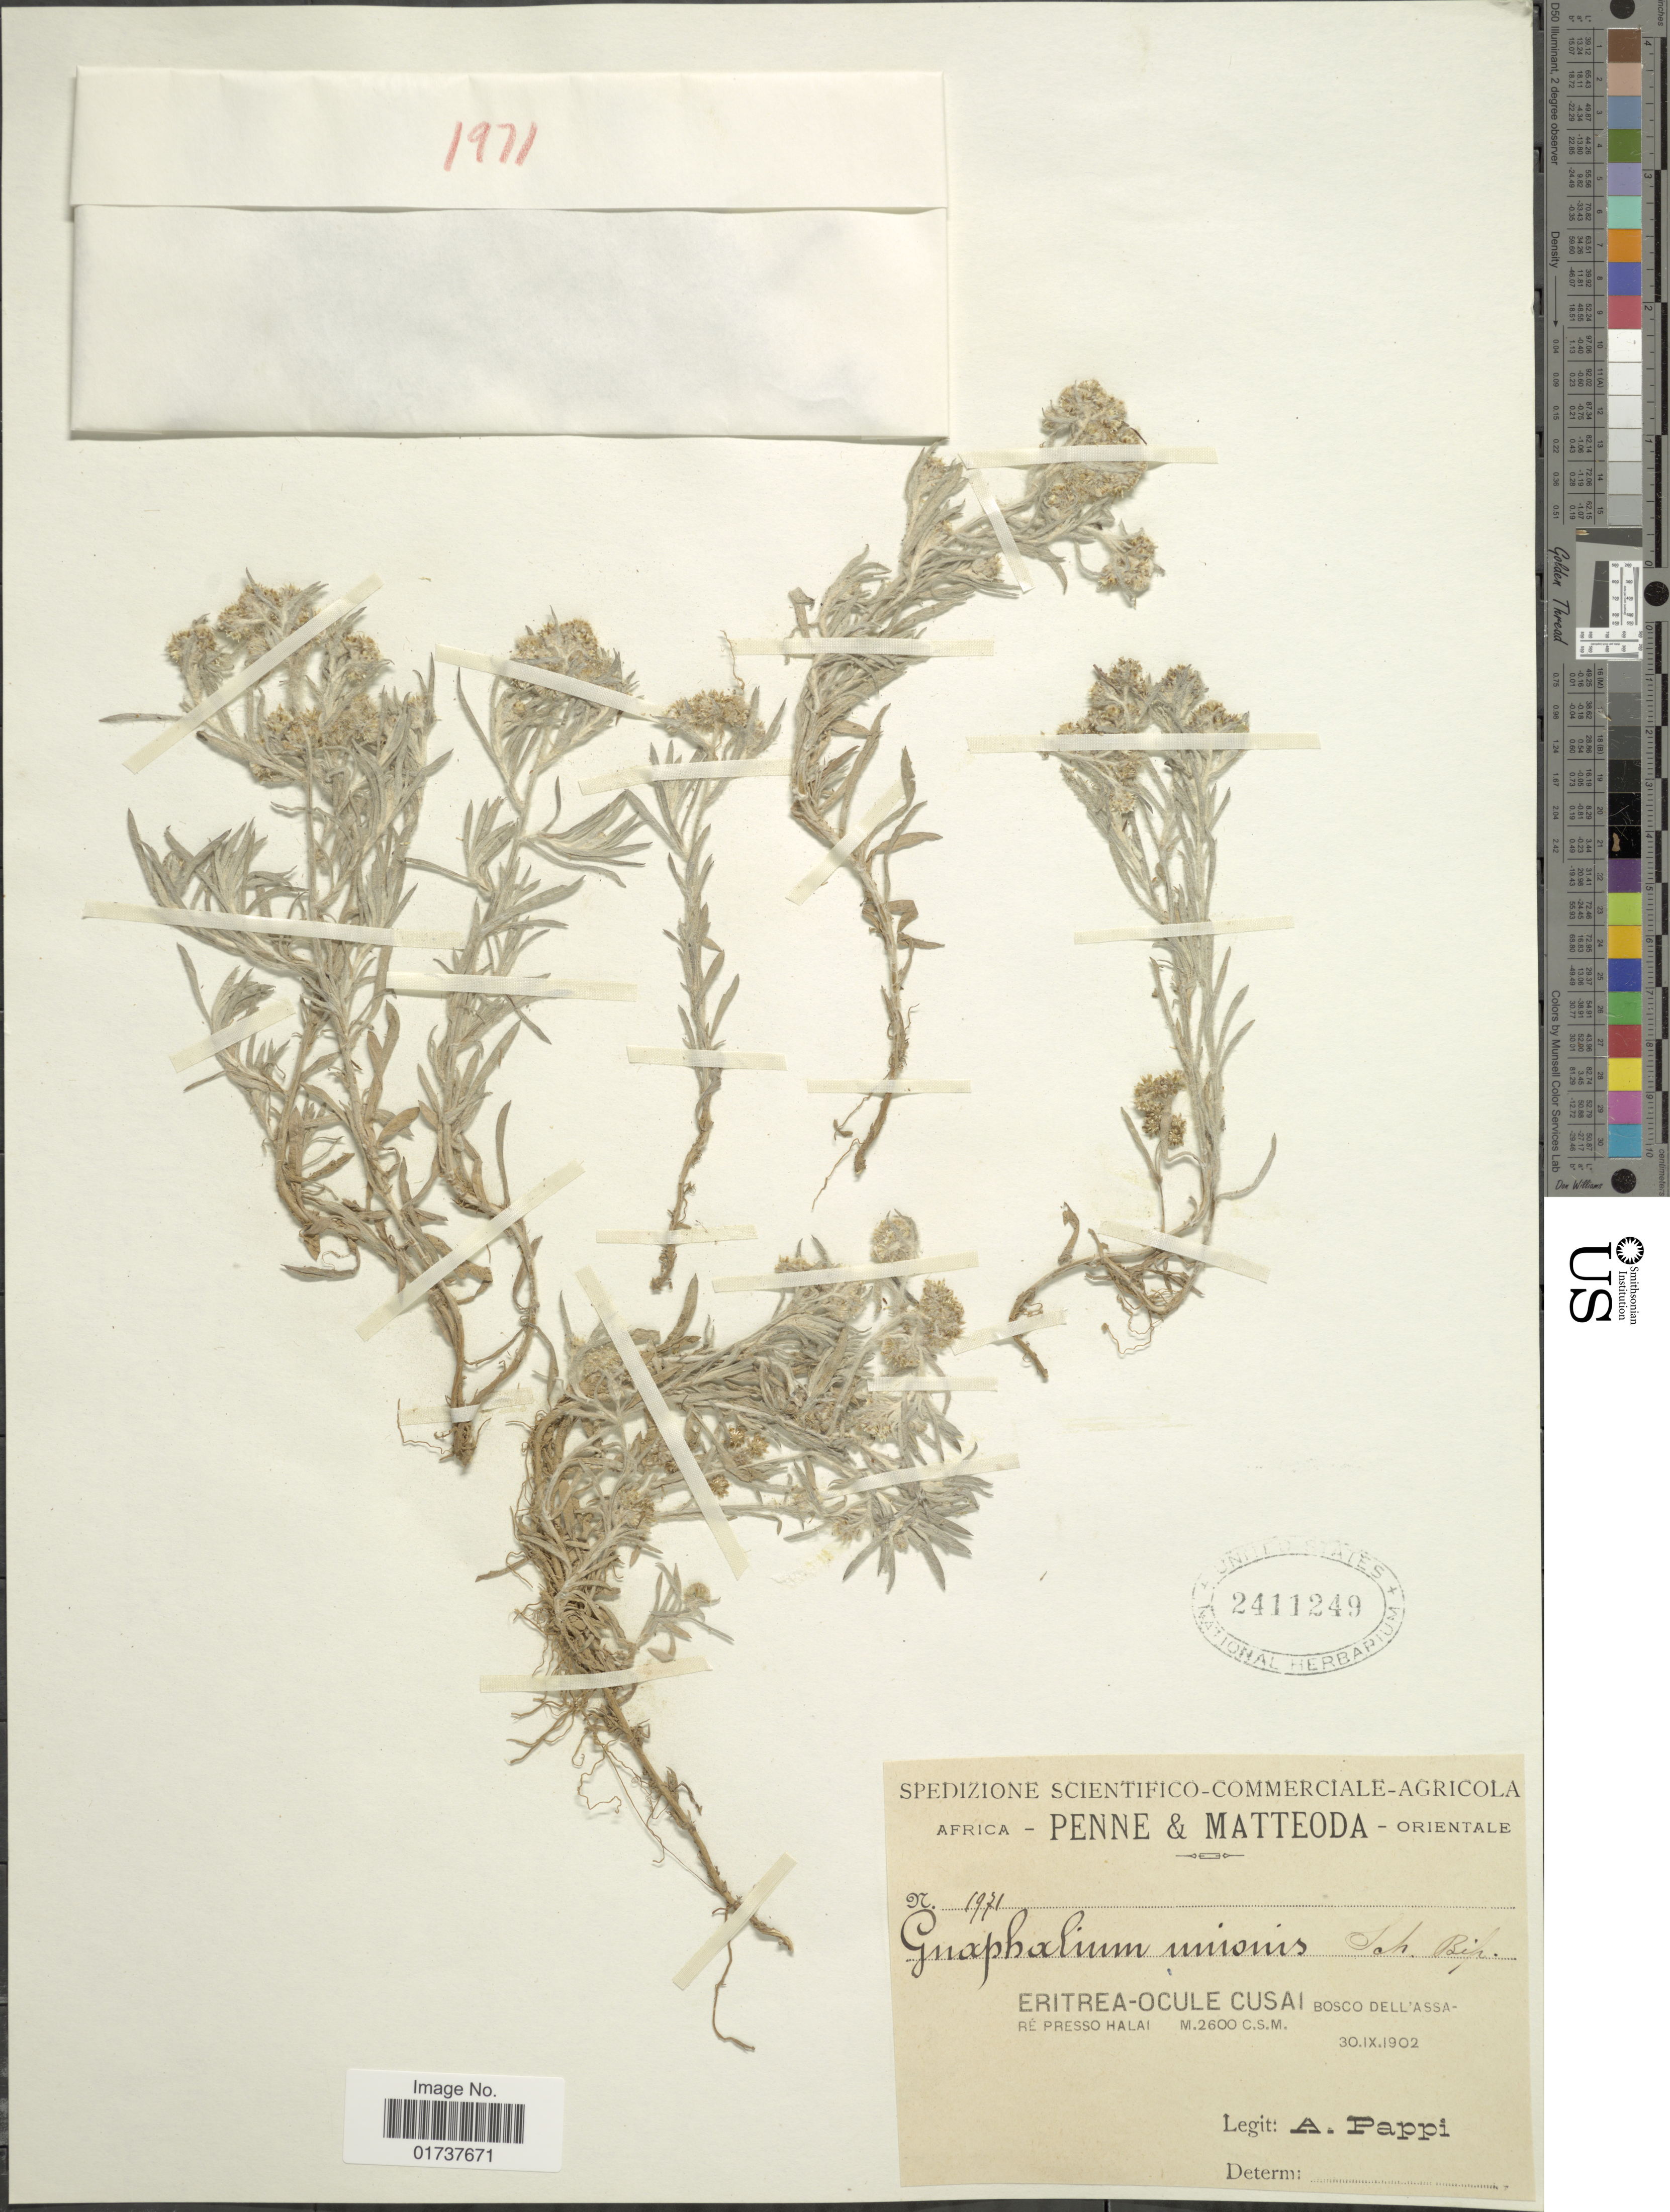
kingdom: Plantae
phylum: Tracheophyta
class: Magnoliopsida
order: Asterales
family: Asteraceae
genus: Gnaphalium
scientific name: Gnaphalium unionis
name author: Sch. Bip. ex Oliv. & Hiern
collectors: A. Pappi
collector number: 1971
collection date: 1902-09-30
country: Eritrea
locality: Eritrea-Ocule Cusai, Bosco Dell'Assare presso Halai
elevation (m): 2600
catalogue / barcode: US 2411249